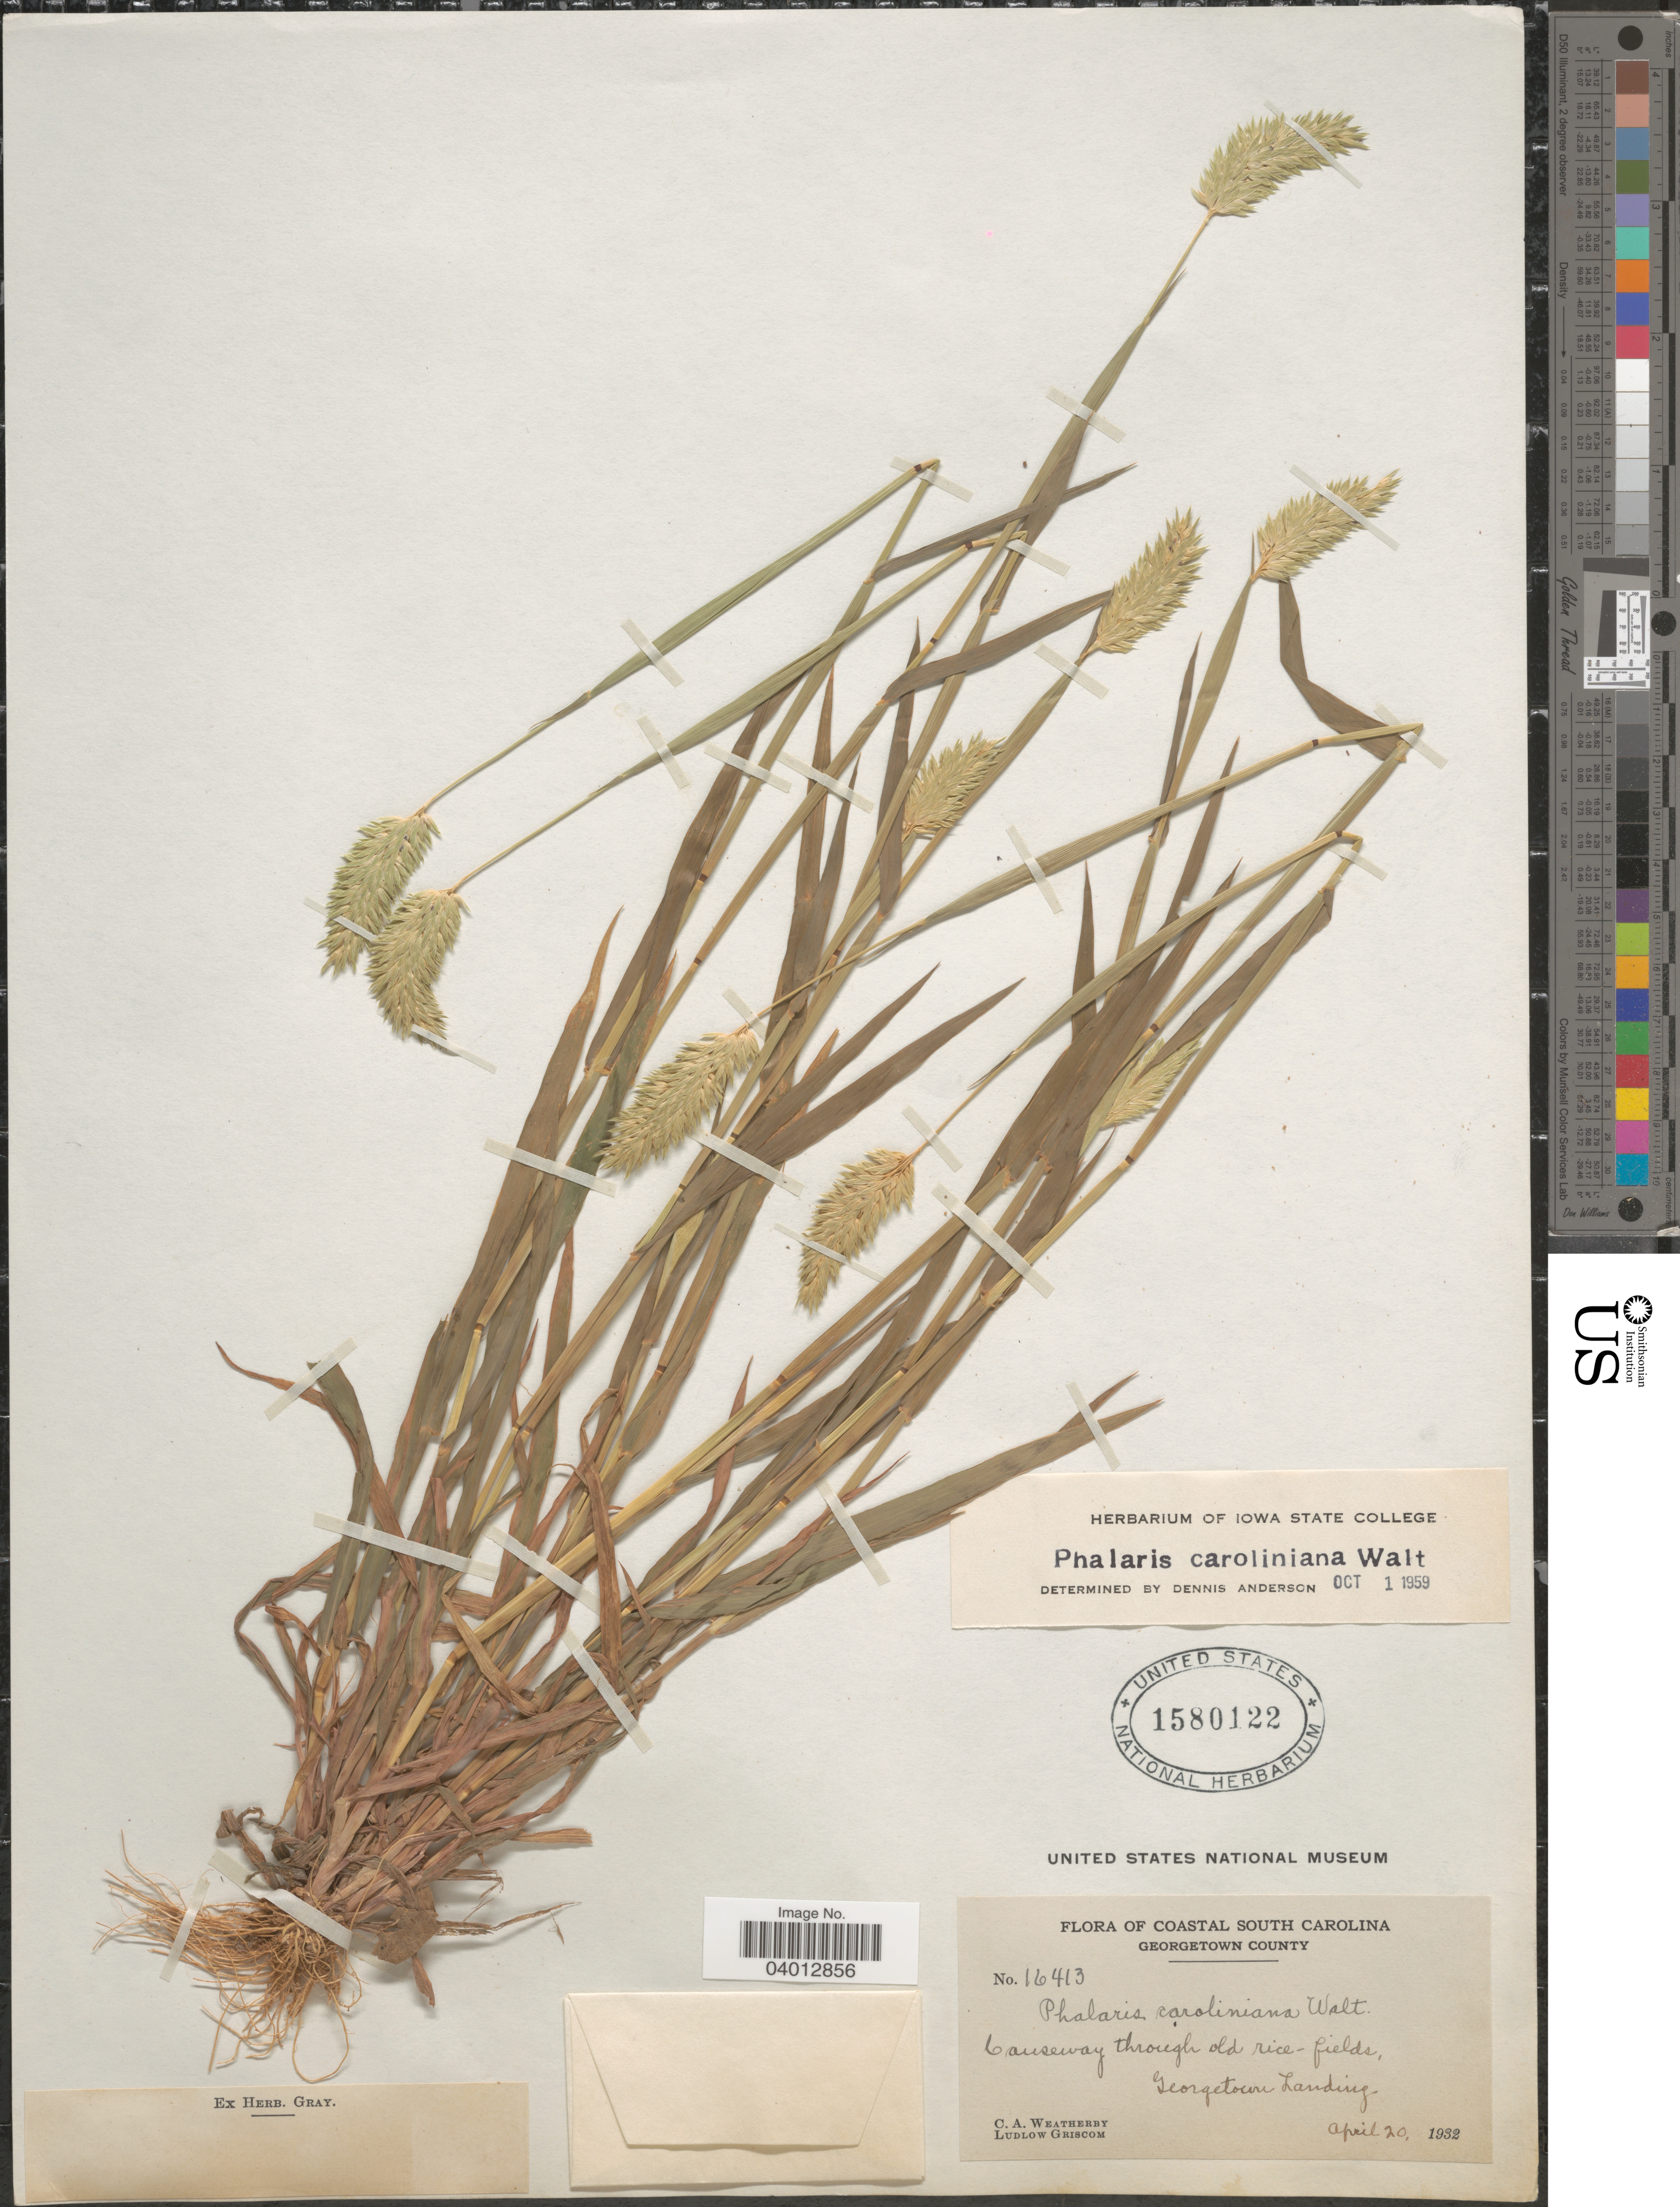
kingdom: Plantae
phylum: Tracheophyta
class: Liliopsida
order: Poales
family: Poaceae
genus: Phalaris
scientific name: Phalaris caroliniana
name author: Walter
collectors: C. A. Weatherby & L. Griscom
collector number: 16413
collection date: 1932-04-20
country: United States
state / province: South Carolina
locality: Coastal South Carolina. Georgetown County. Causeway through old rice-fields, Georgetown Landing.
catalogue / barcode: US 1580122